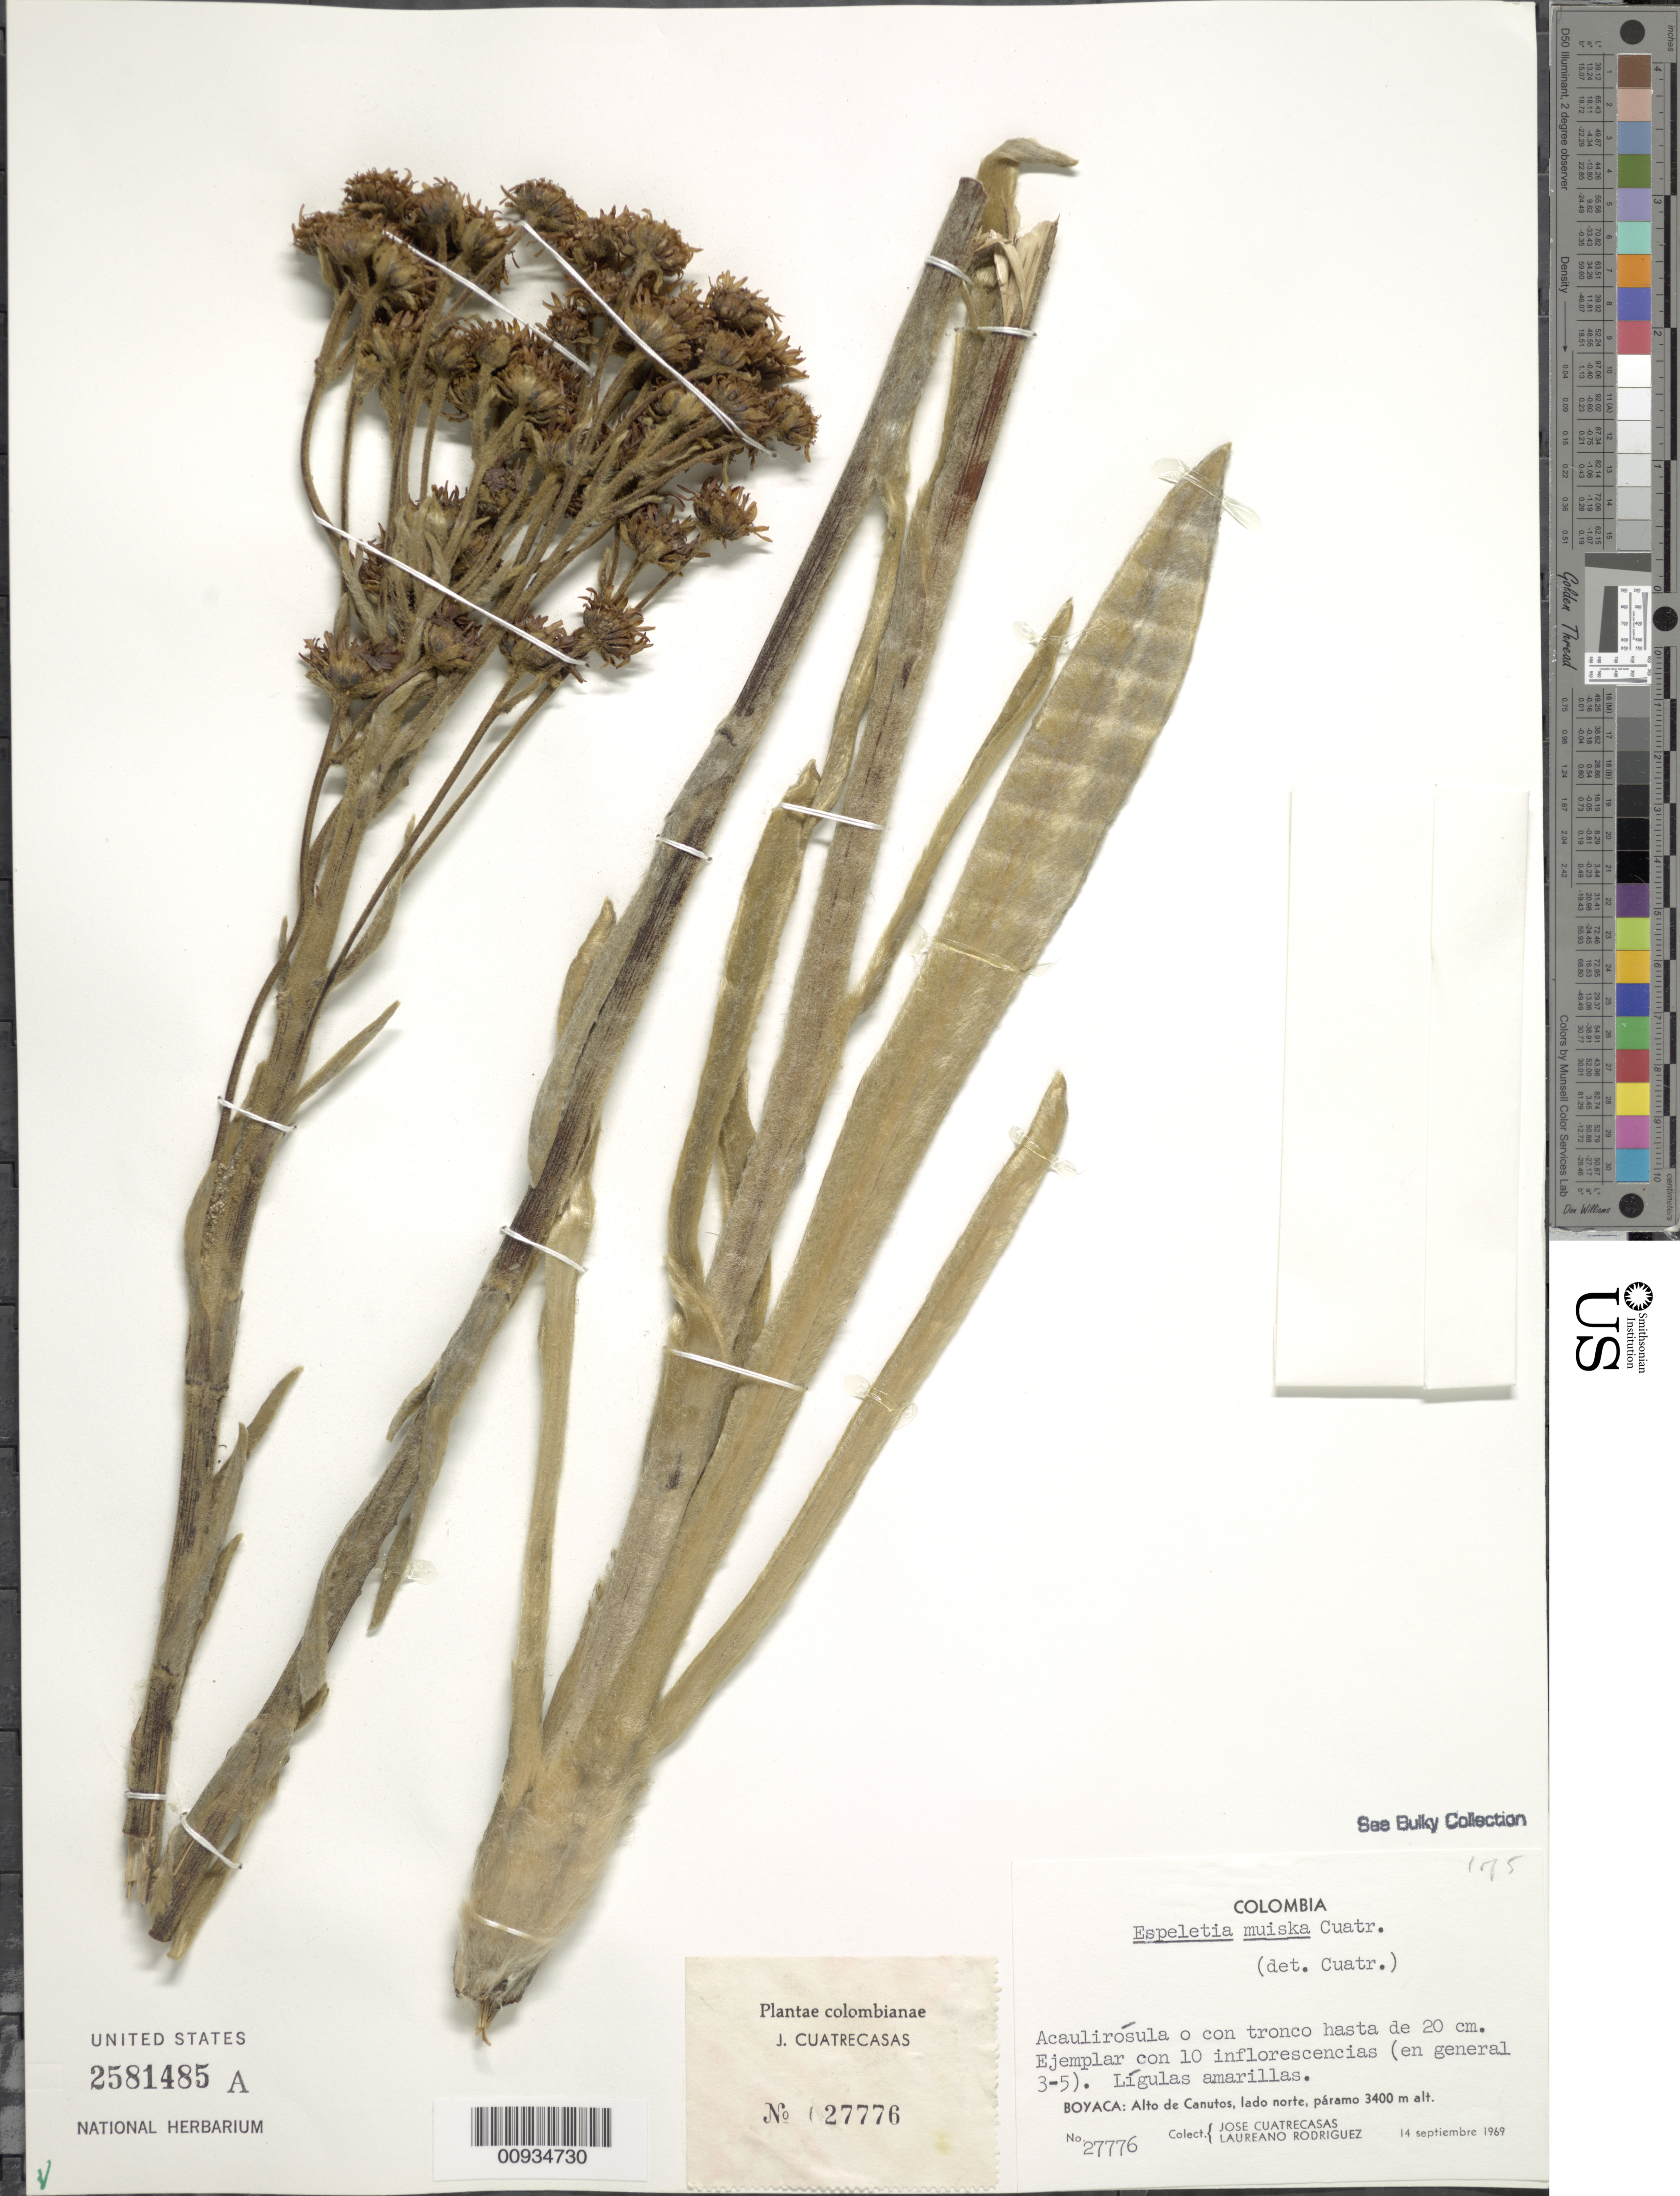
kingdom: Plantae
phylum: Tracheophyta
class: Magnoliopsida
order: Asterales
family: Asteraceae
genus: Espeletiopsis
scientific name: Espeletiopsis muiska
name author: (Cuatrec.) Cuatrec.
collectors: J. Cuatrecasas & L. Rodriguez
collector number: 27776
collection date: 1969-09-14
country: Colombia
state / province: Boyacá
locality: Boyacá: Alto de Canutos, lado norte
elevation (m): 3400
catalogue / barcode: US 2581485A